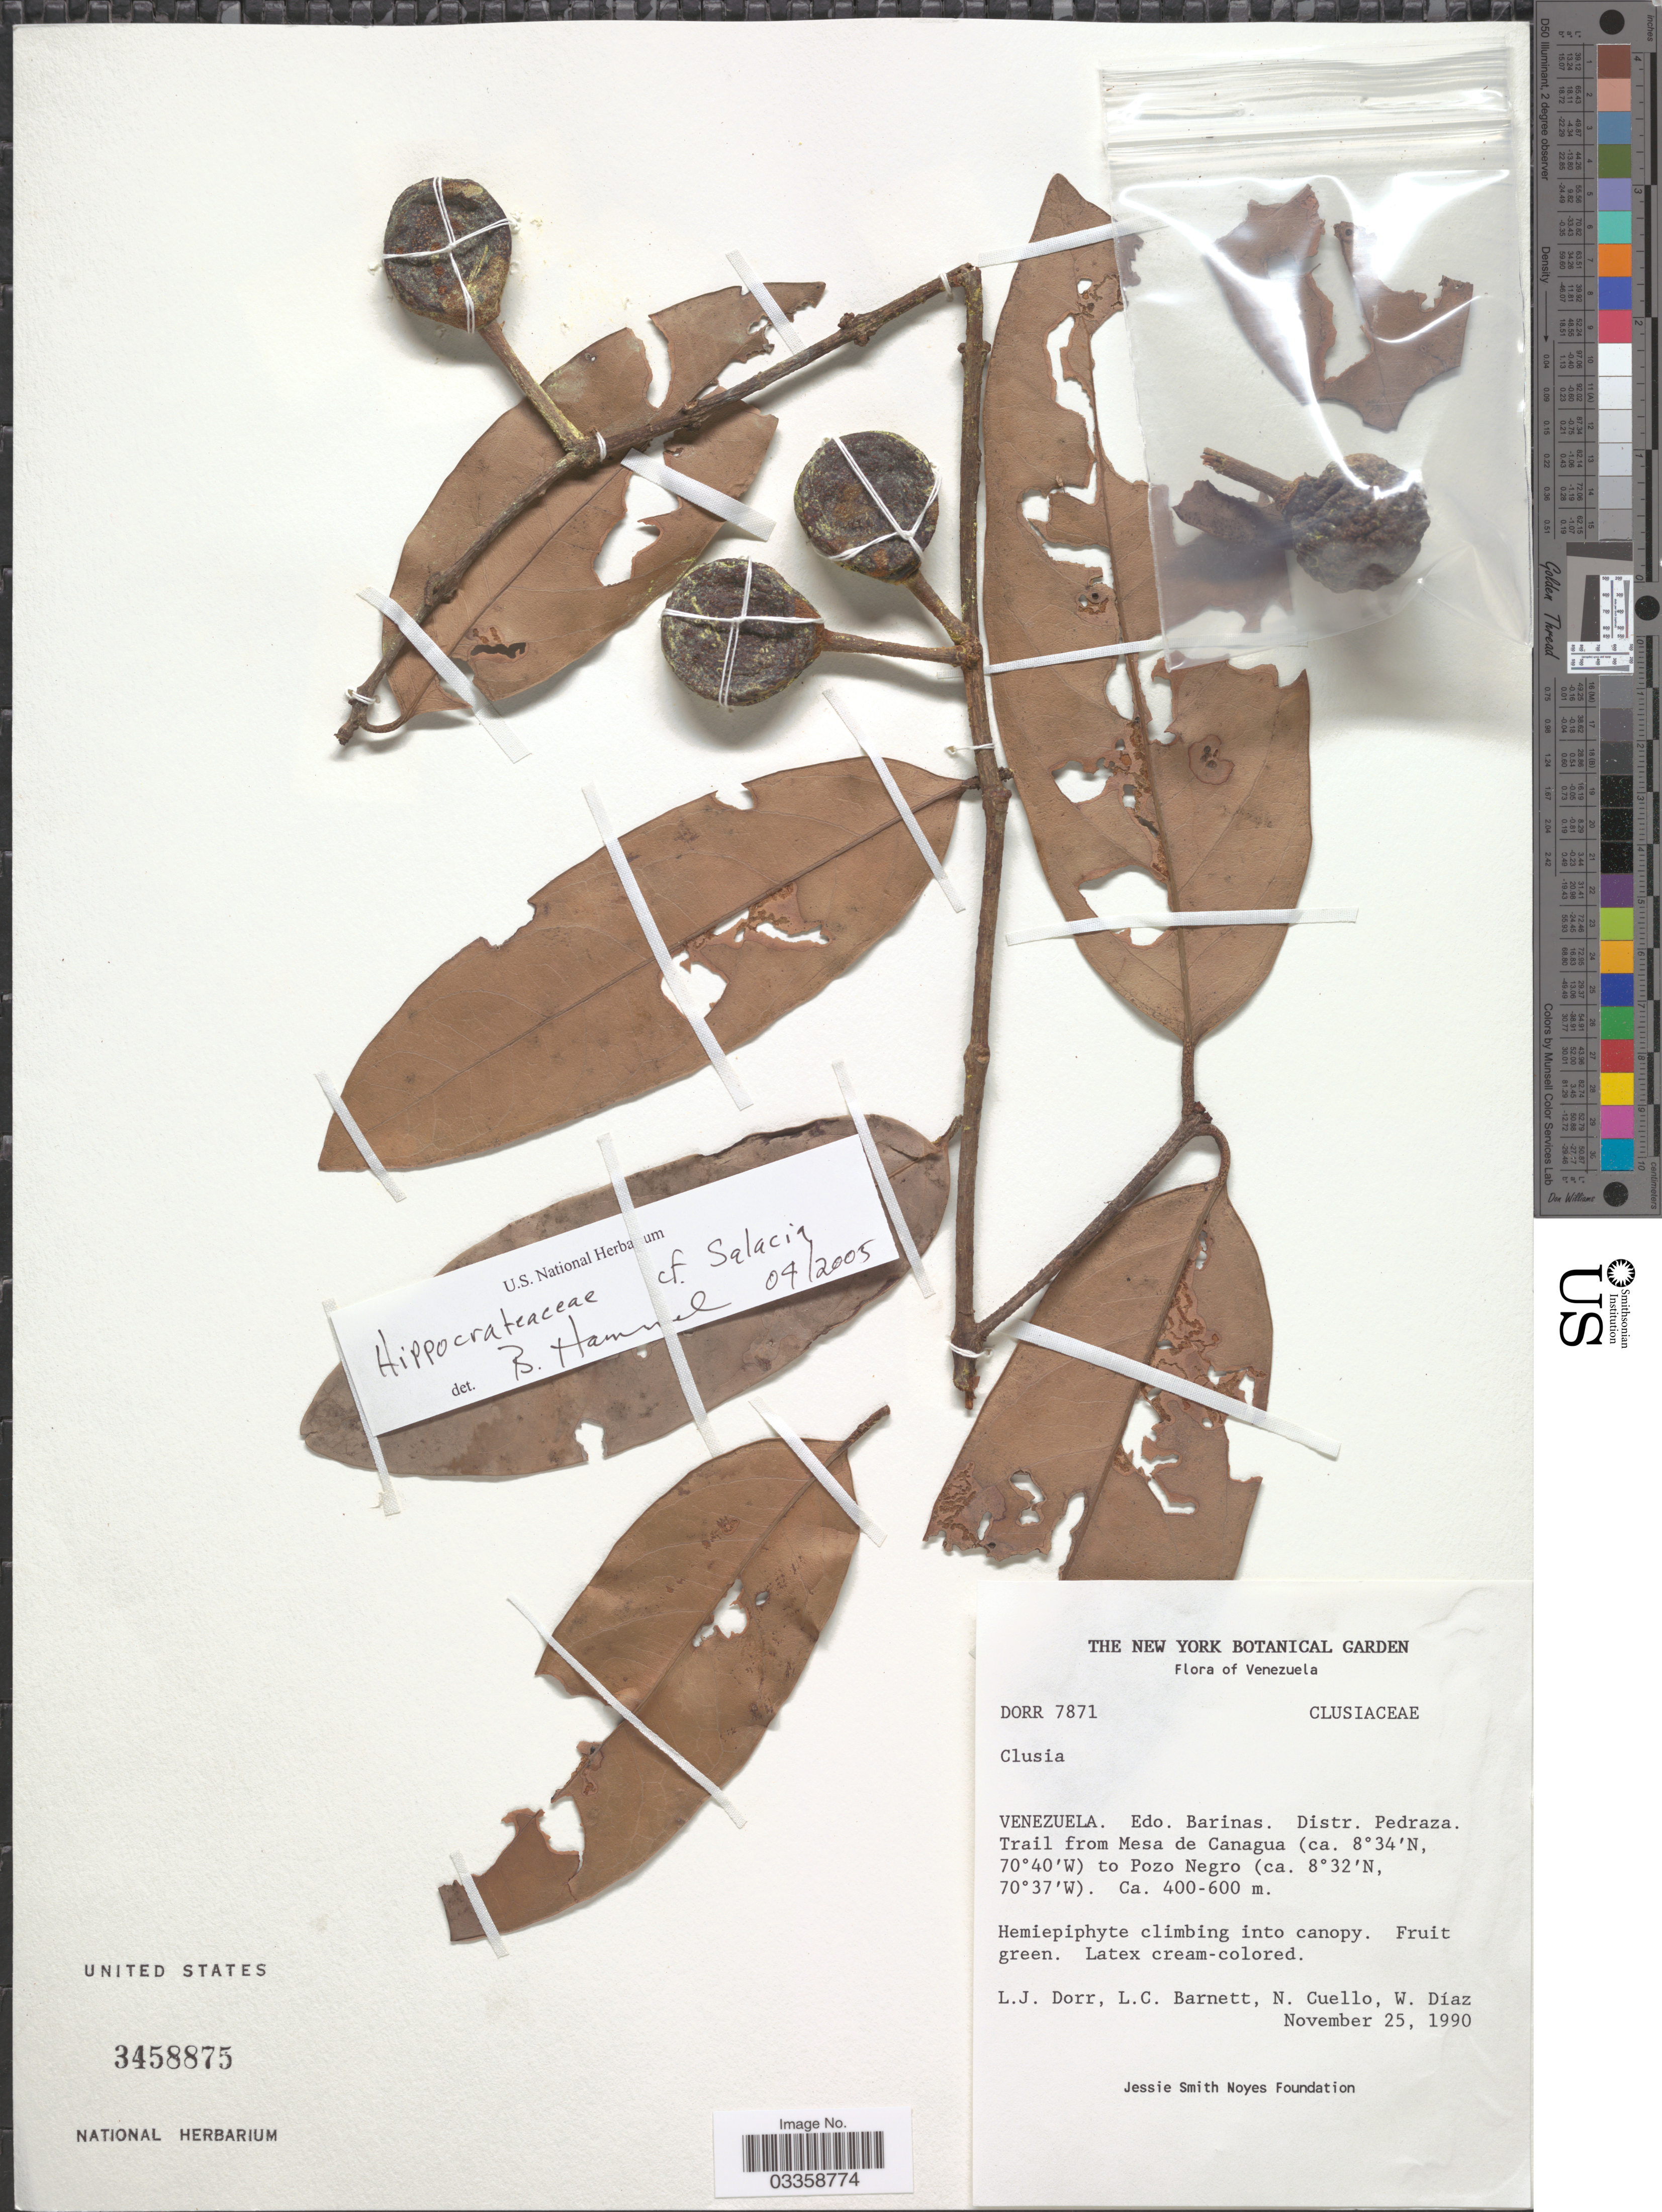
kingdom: Plantae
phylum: Tracheophyta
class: Magnoliopsida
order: Celastrales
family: Celastraceae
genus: Salacia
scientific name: Salacia sp.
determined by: Hammel, B.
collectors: L. J. Dorr, L. C. Barnett, N. L. Cuello & W. Díaz P.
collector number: DORR7871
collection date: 1990-11-25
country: Venezuela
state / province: Barinas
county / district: Pedraza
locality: Trail from Mesa de Canagua to Pozo Negro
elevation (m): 400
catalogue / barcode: US 3458875